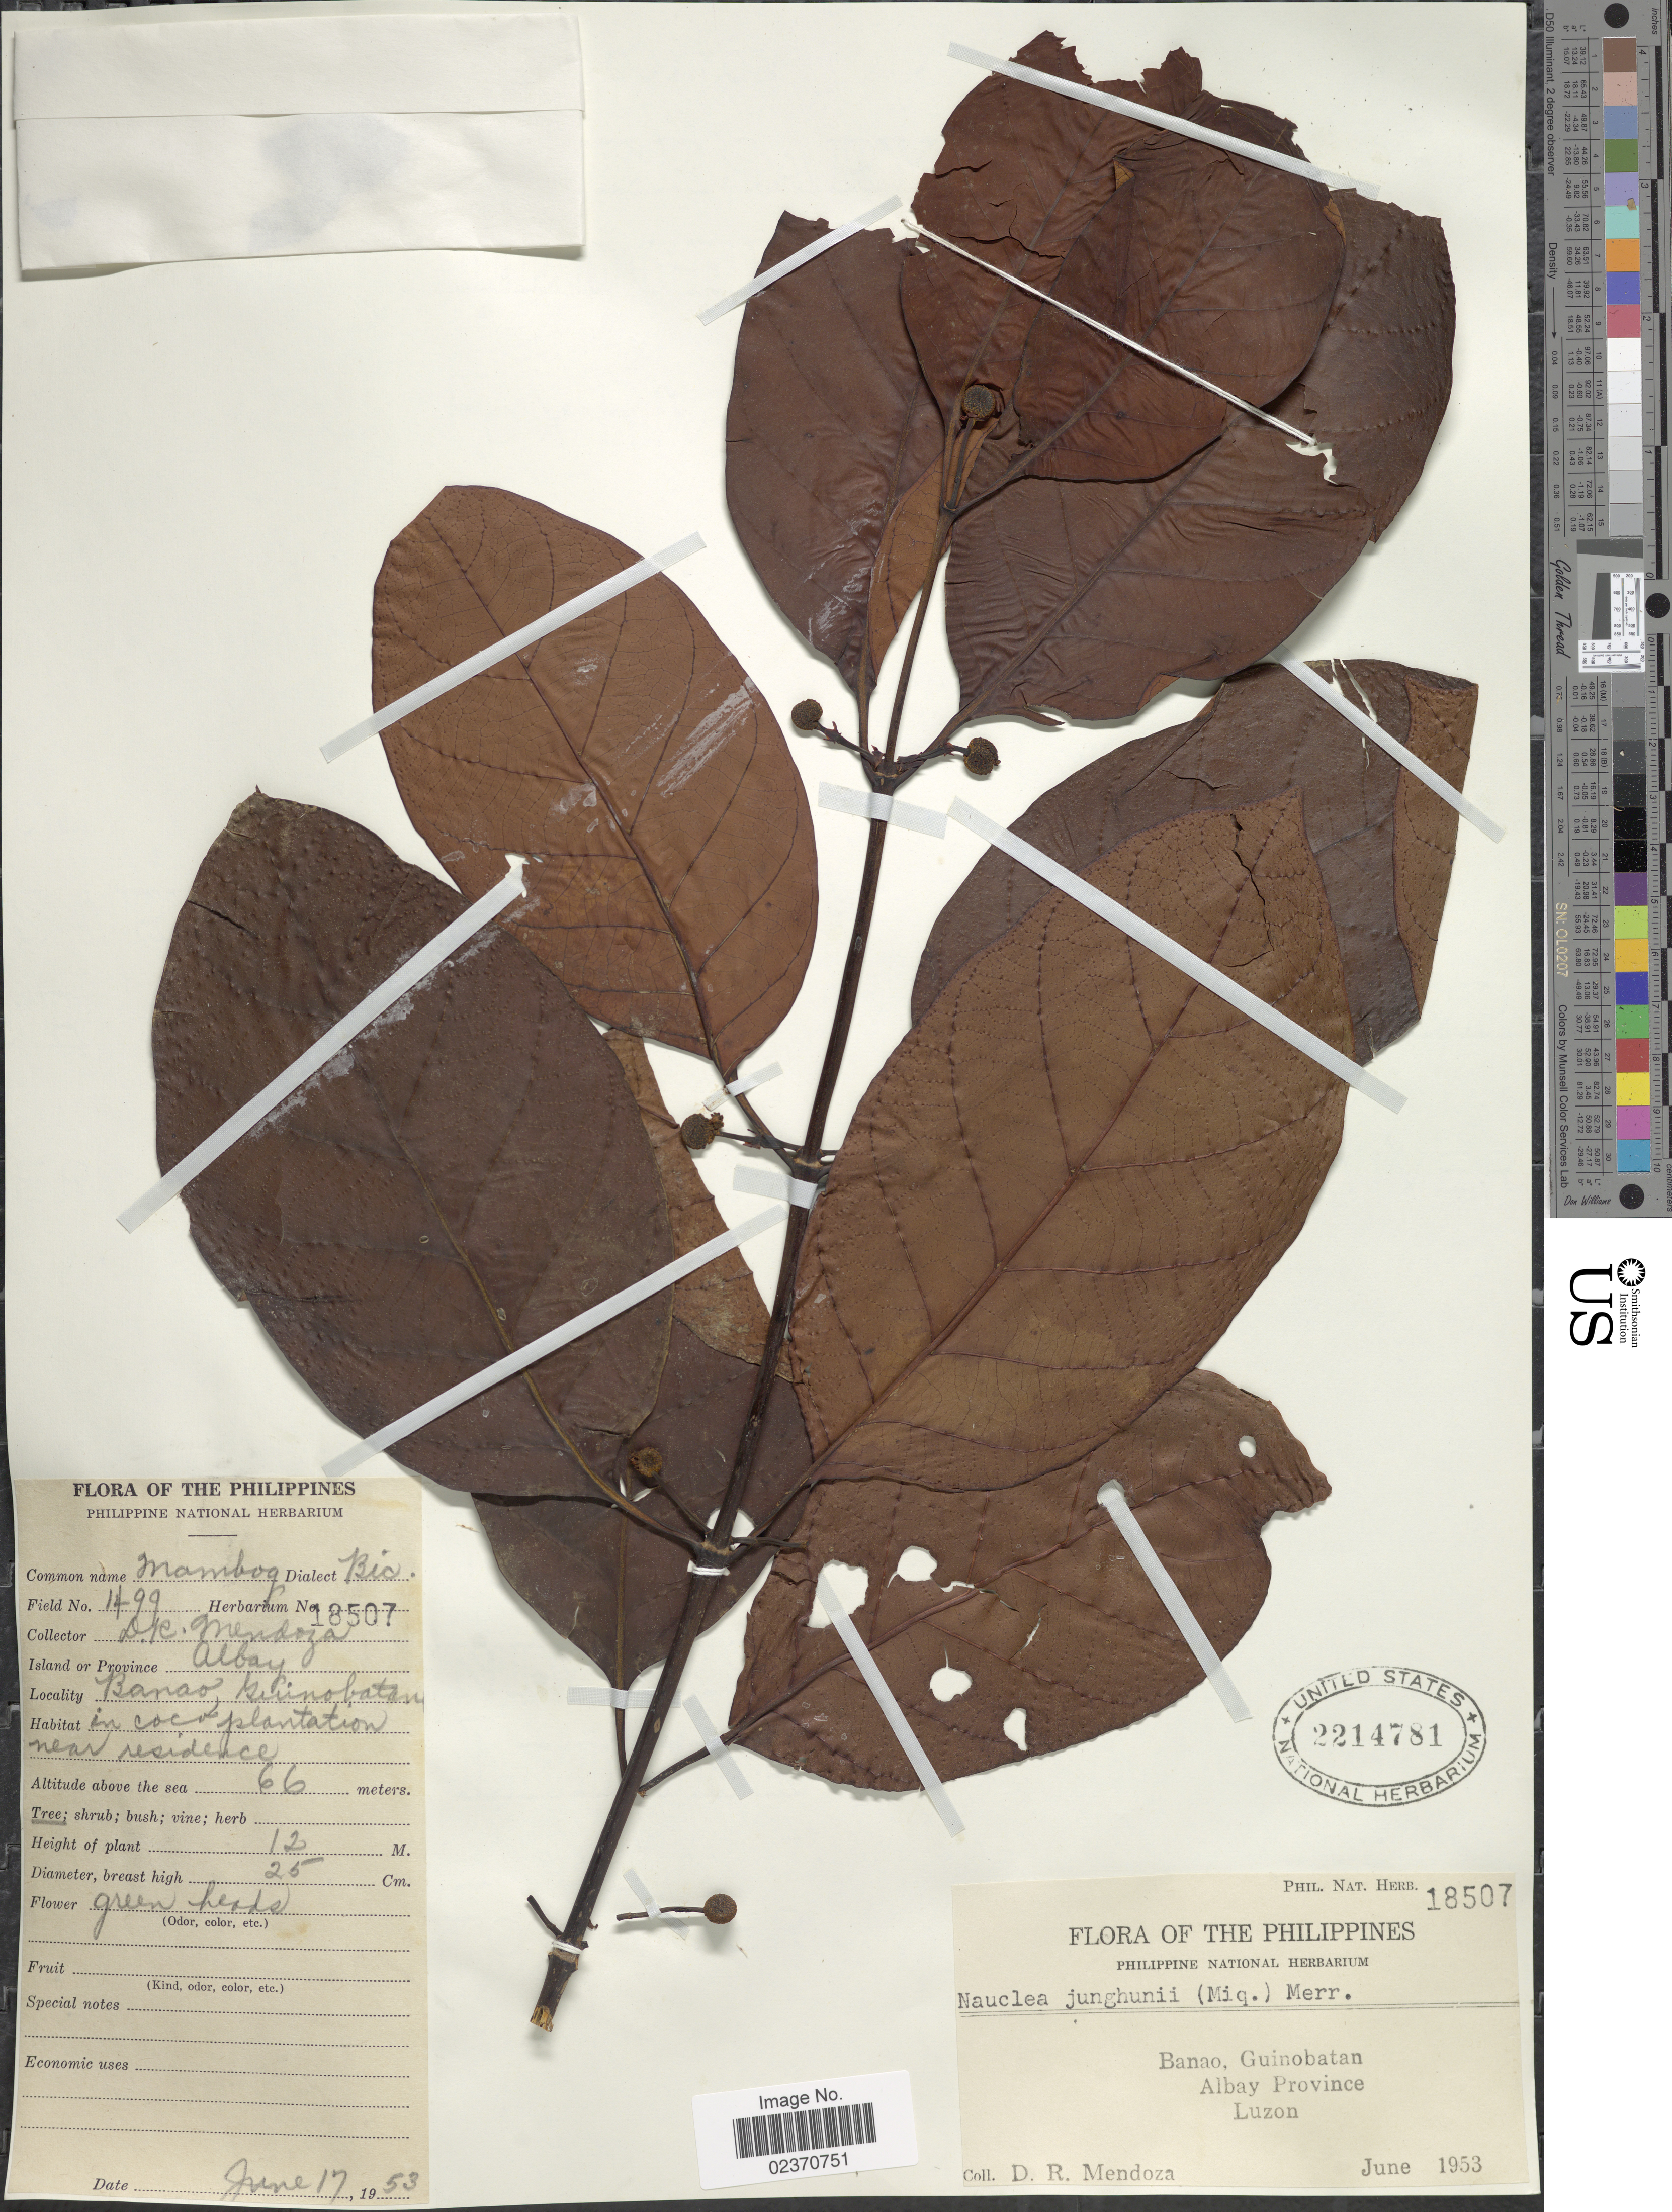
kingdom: Plantae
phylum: Tracheophyta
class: Magnoliopsida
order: Gentianales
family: Rubiaceae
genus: Nauclea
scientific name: Nauclea junghuhnii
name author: (Miq.) Merr.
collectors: D. Mendoza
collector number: Phil. Nat. Herb. 18507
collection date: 1953-06-17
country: Philippines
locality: Banao, Guinobatan, Albay Province, Luzon, in coca plantation near residence.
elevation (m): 66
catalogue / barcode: US 2214781